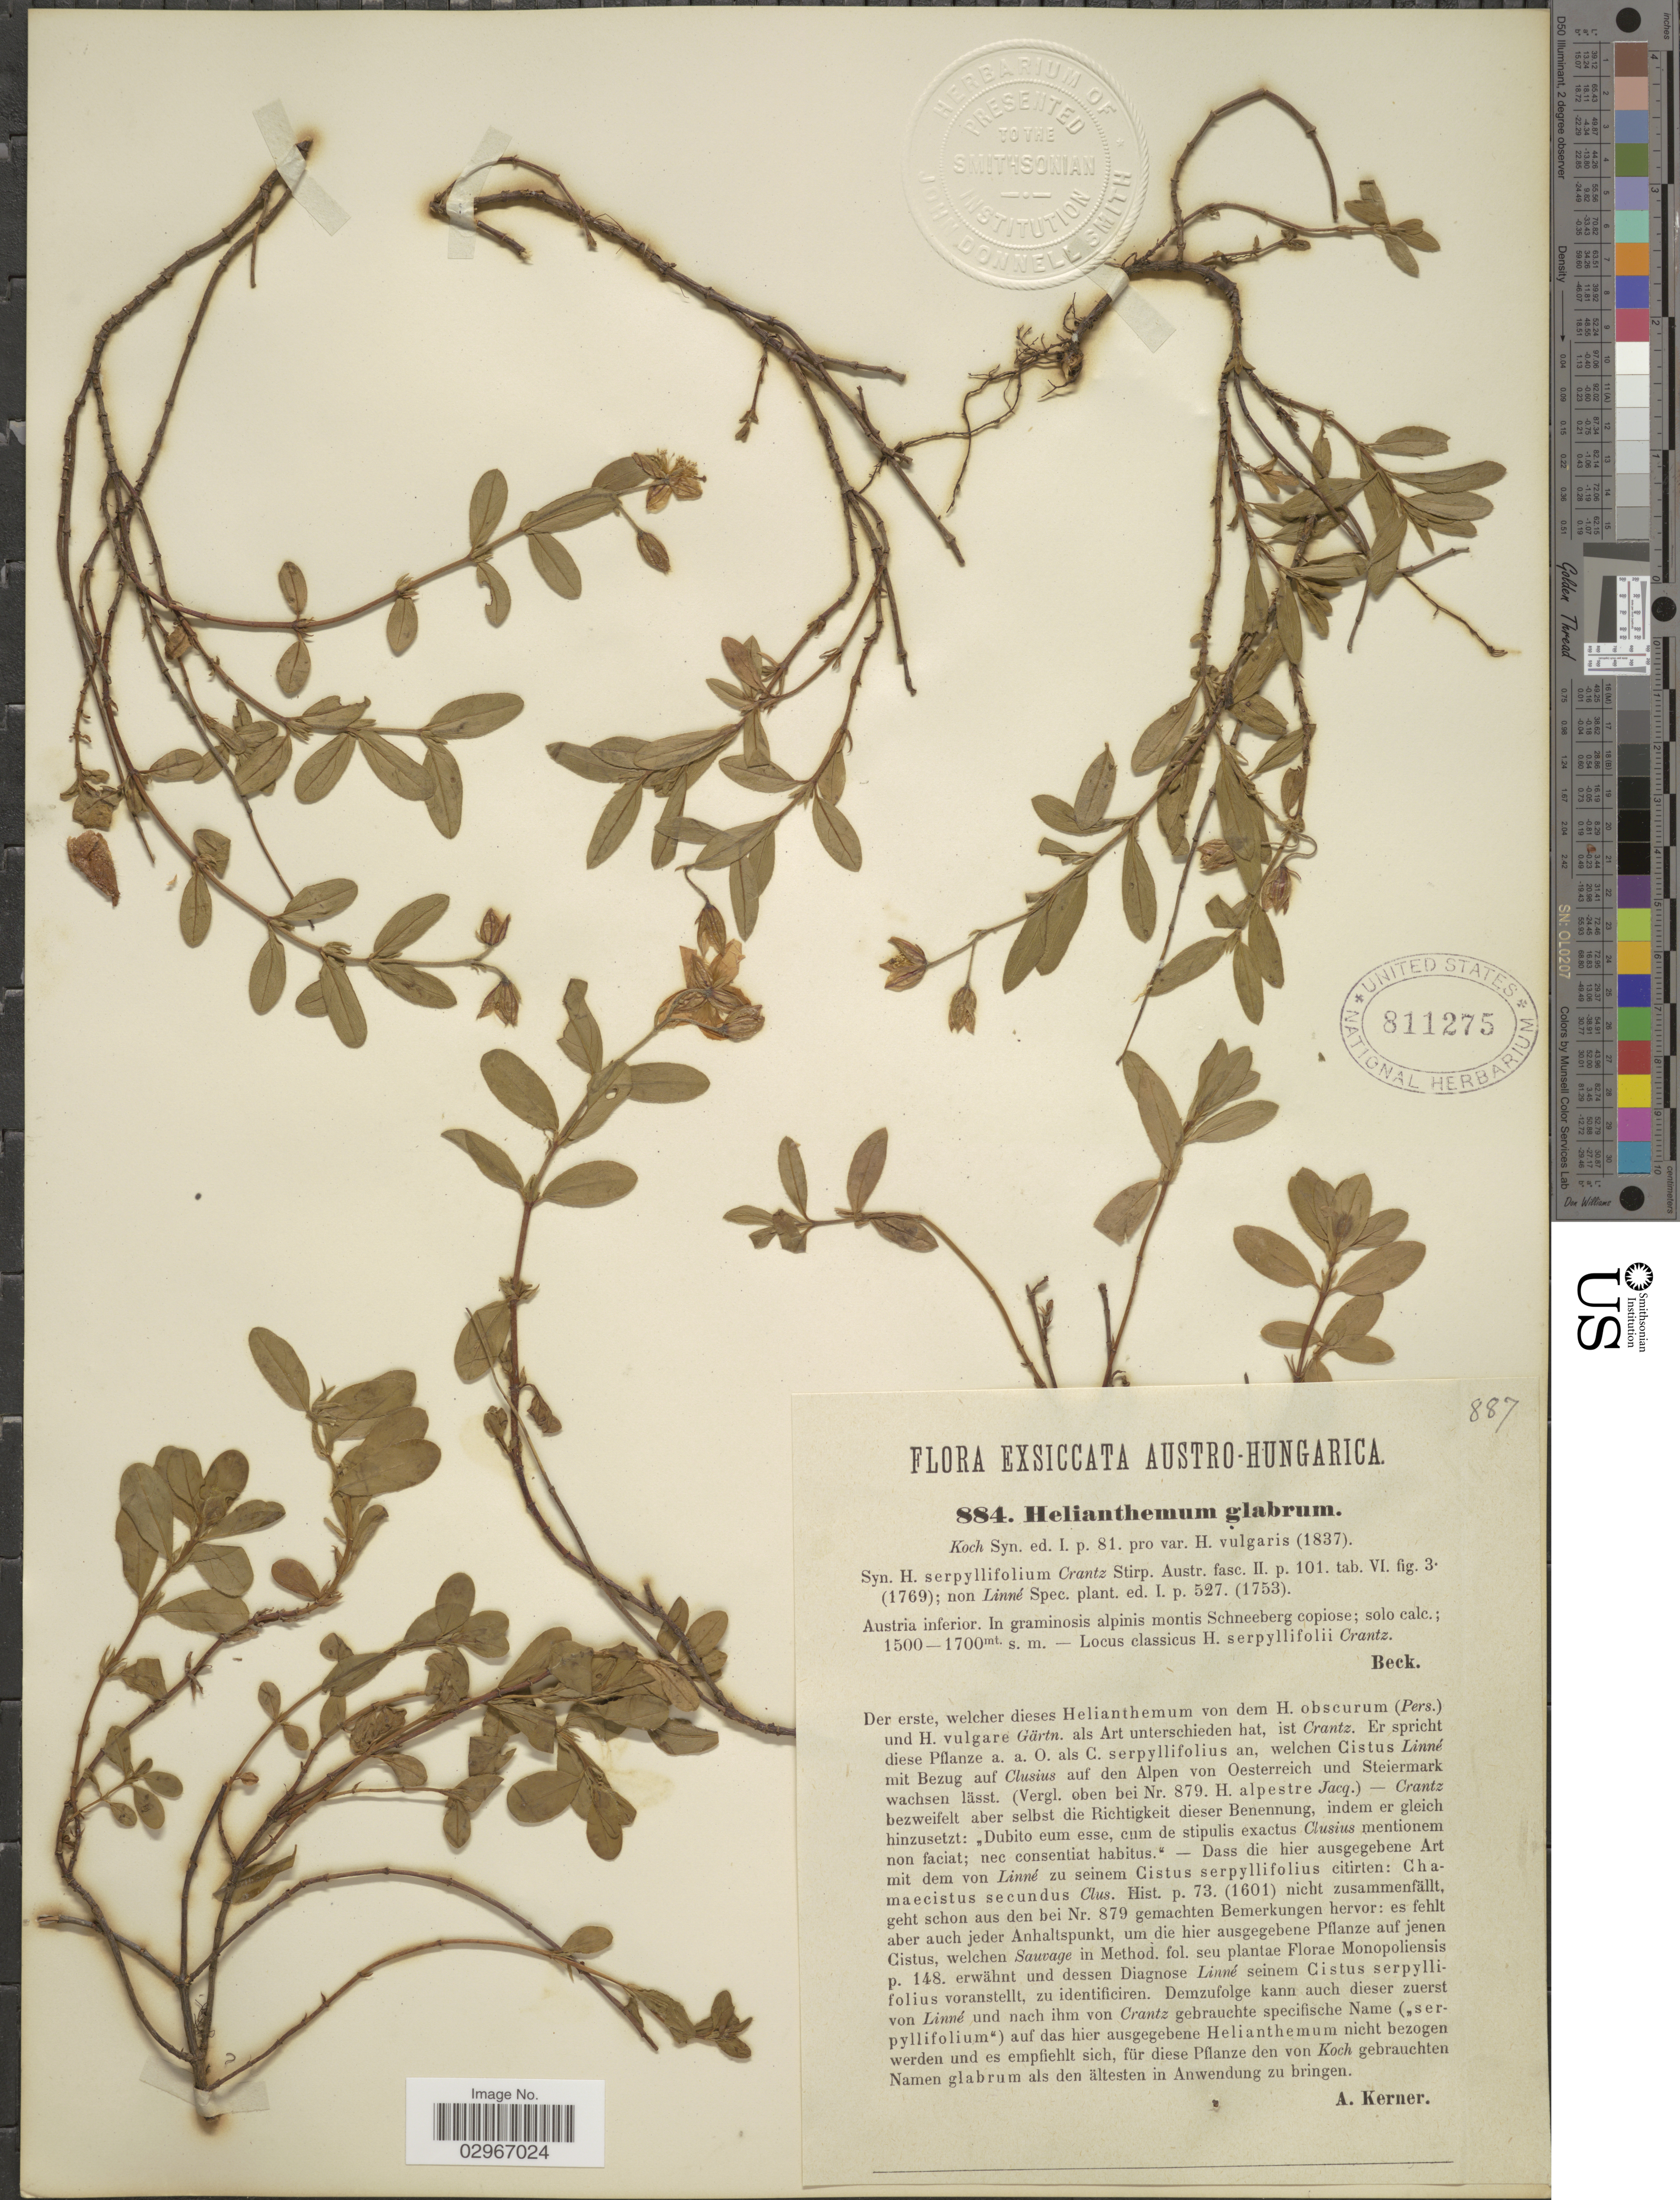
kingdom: Plantae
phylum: Tracheophyta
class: Magnoliopsida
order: Malvales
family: Cistaceae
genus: Helianthemum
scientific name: Helianthemum glabrum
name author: (W.D.J. Koch) A. Kern.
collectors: -- Beck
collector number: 884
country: Austria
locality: Austro-Hungarica. Austria inferior. In graminosis alpinis montis Schneeberg copiose; solo calc.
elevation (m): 1500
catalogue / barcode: US 811275